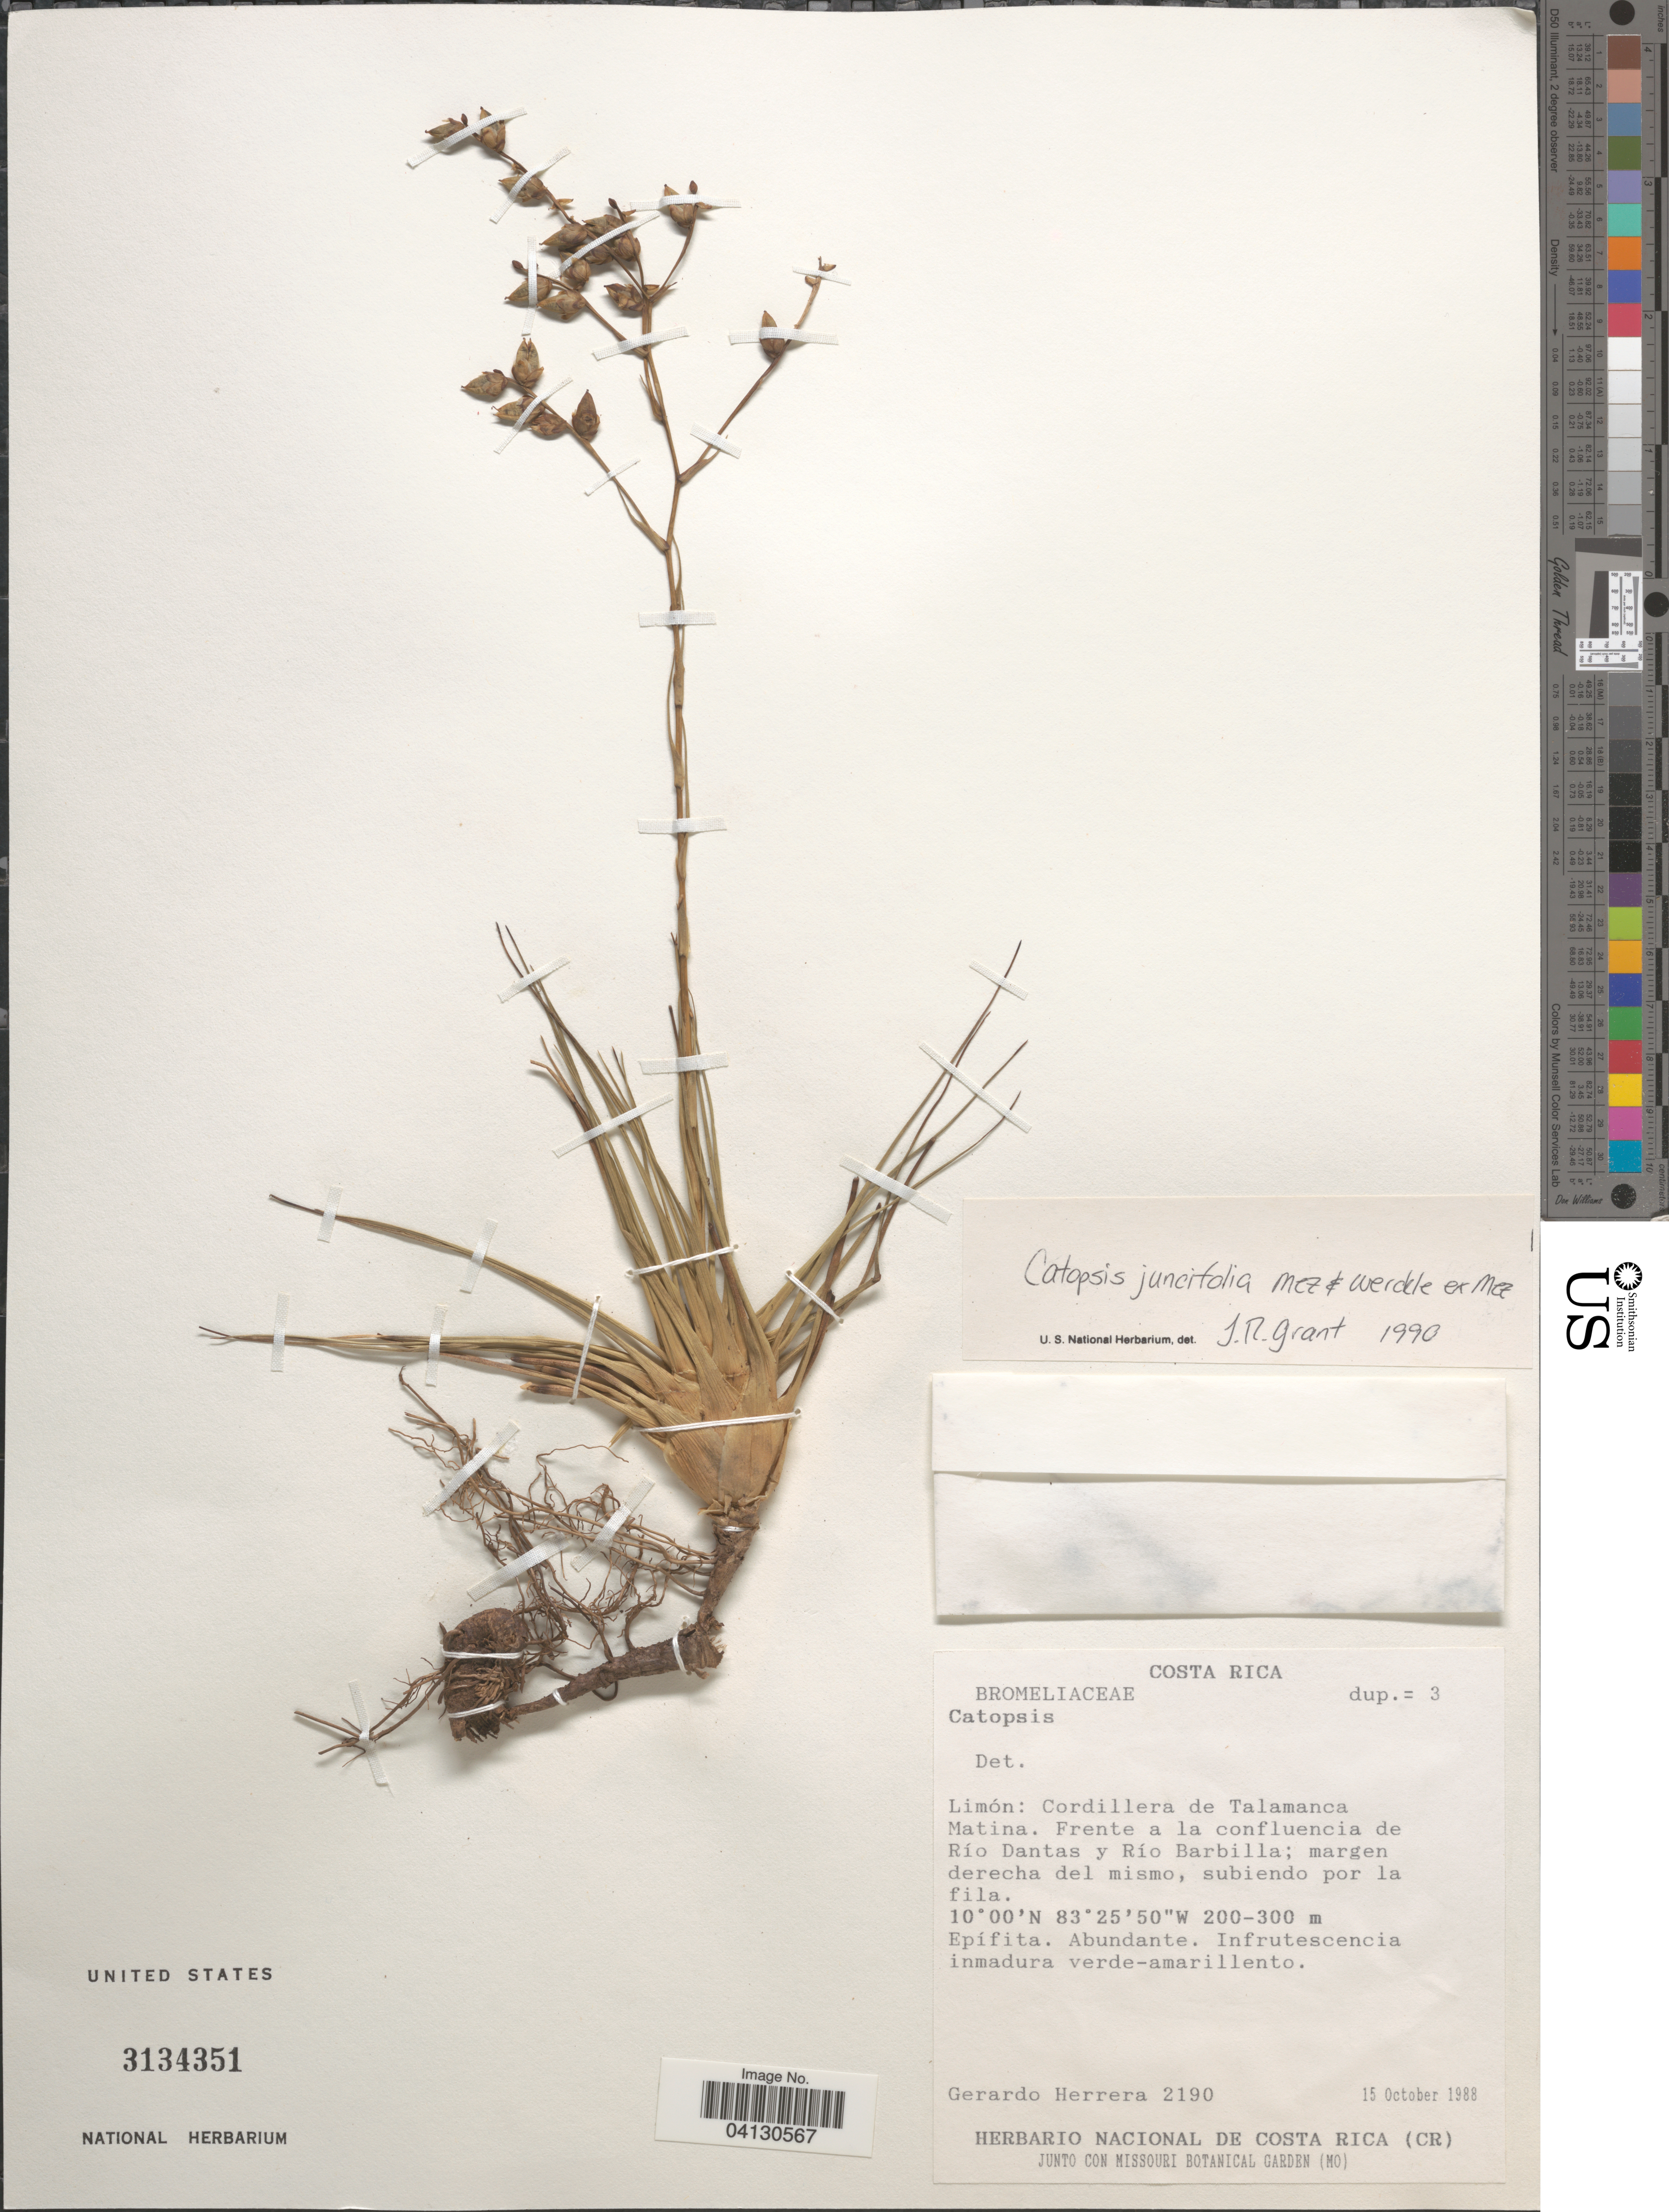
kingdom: Plantae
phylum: Tracheophyta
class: Liliopsida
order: Poales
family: Bromeliaceae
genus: Catopsis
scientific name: Catopsis juncifolia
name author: Mez & Wercklé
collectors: G. Herrera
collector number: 2190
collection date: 1988-10-15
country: Costa Rica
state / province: Limón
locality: Cordillera de Talamanca Matina. Frente a la confluencia de Río Dantas y Río Barbilla.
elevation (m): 200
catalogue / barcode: US 3134351